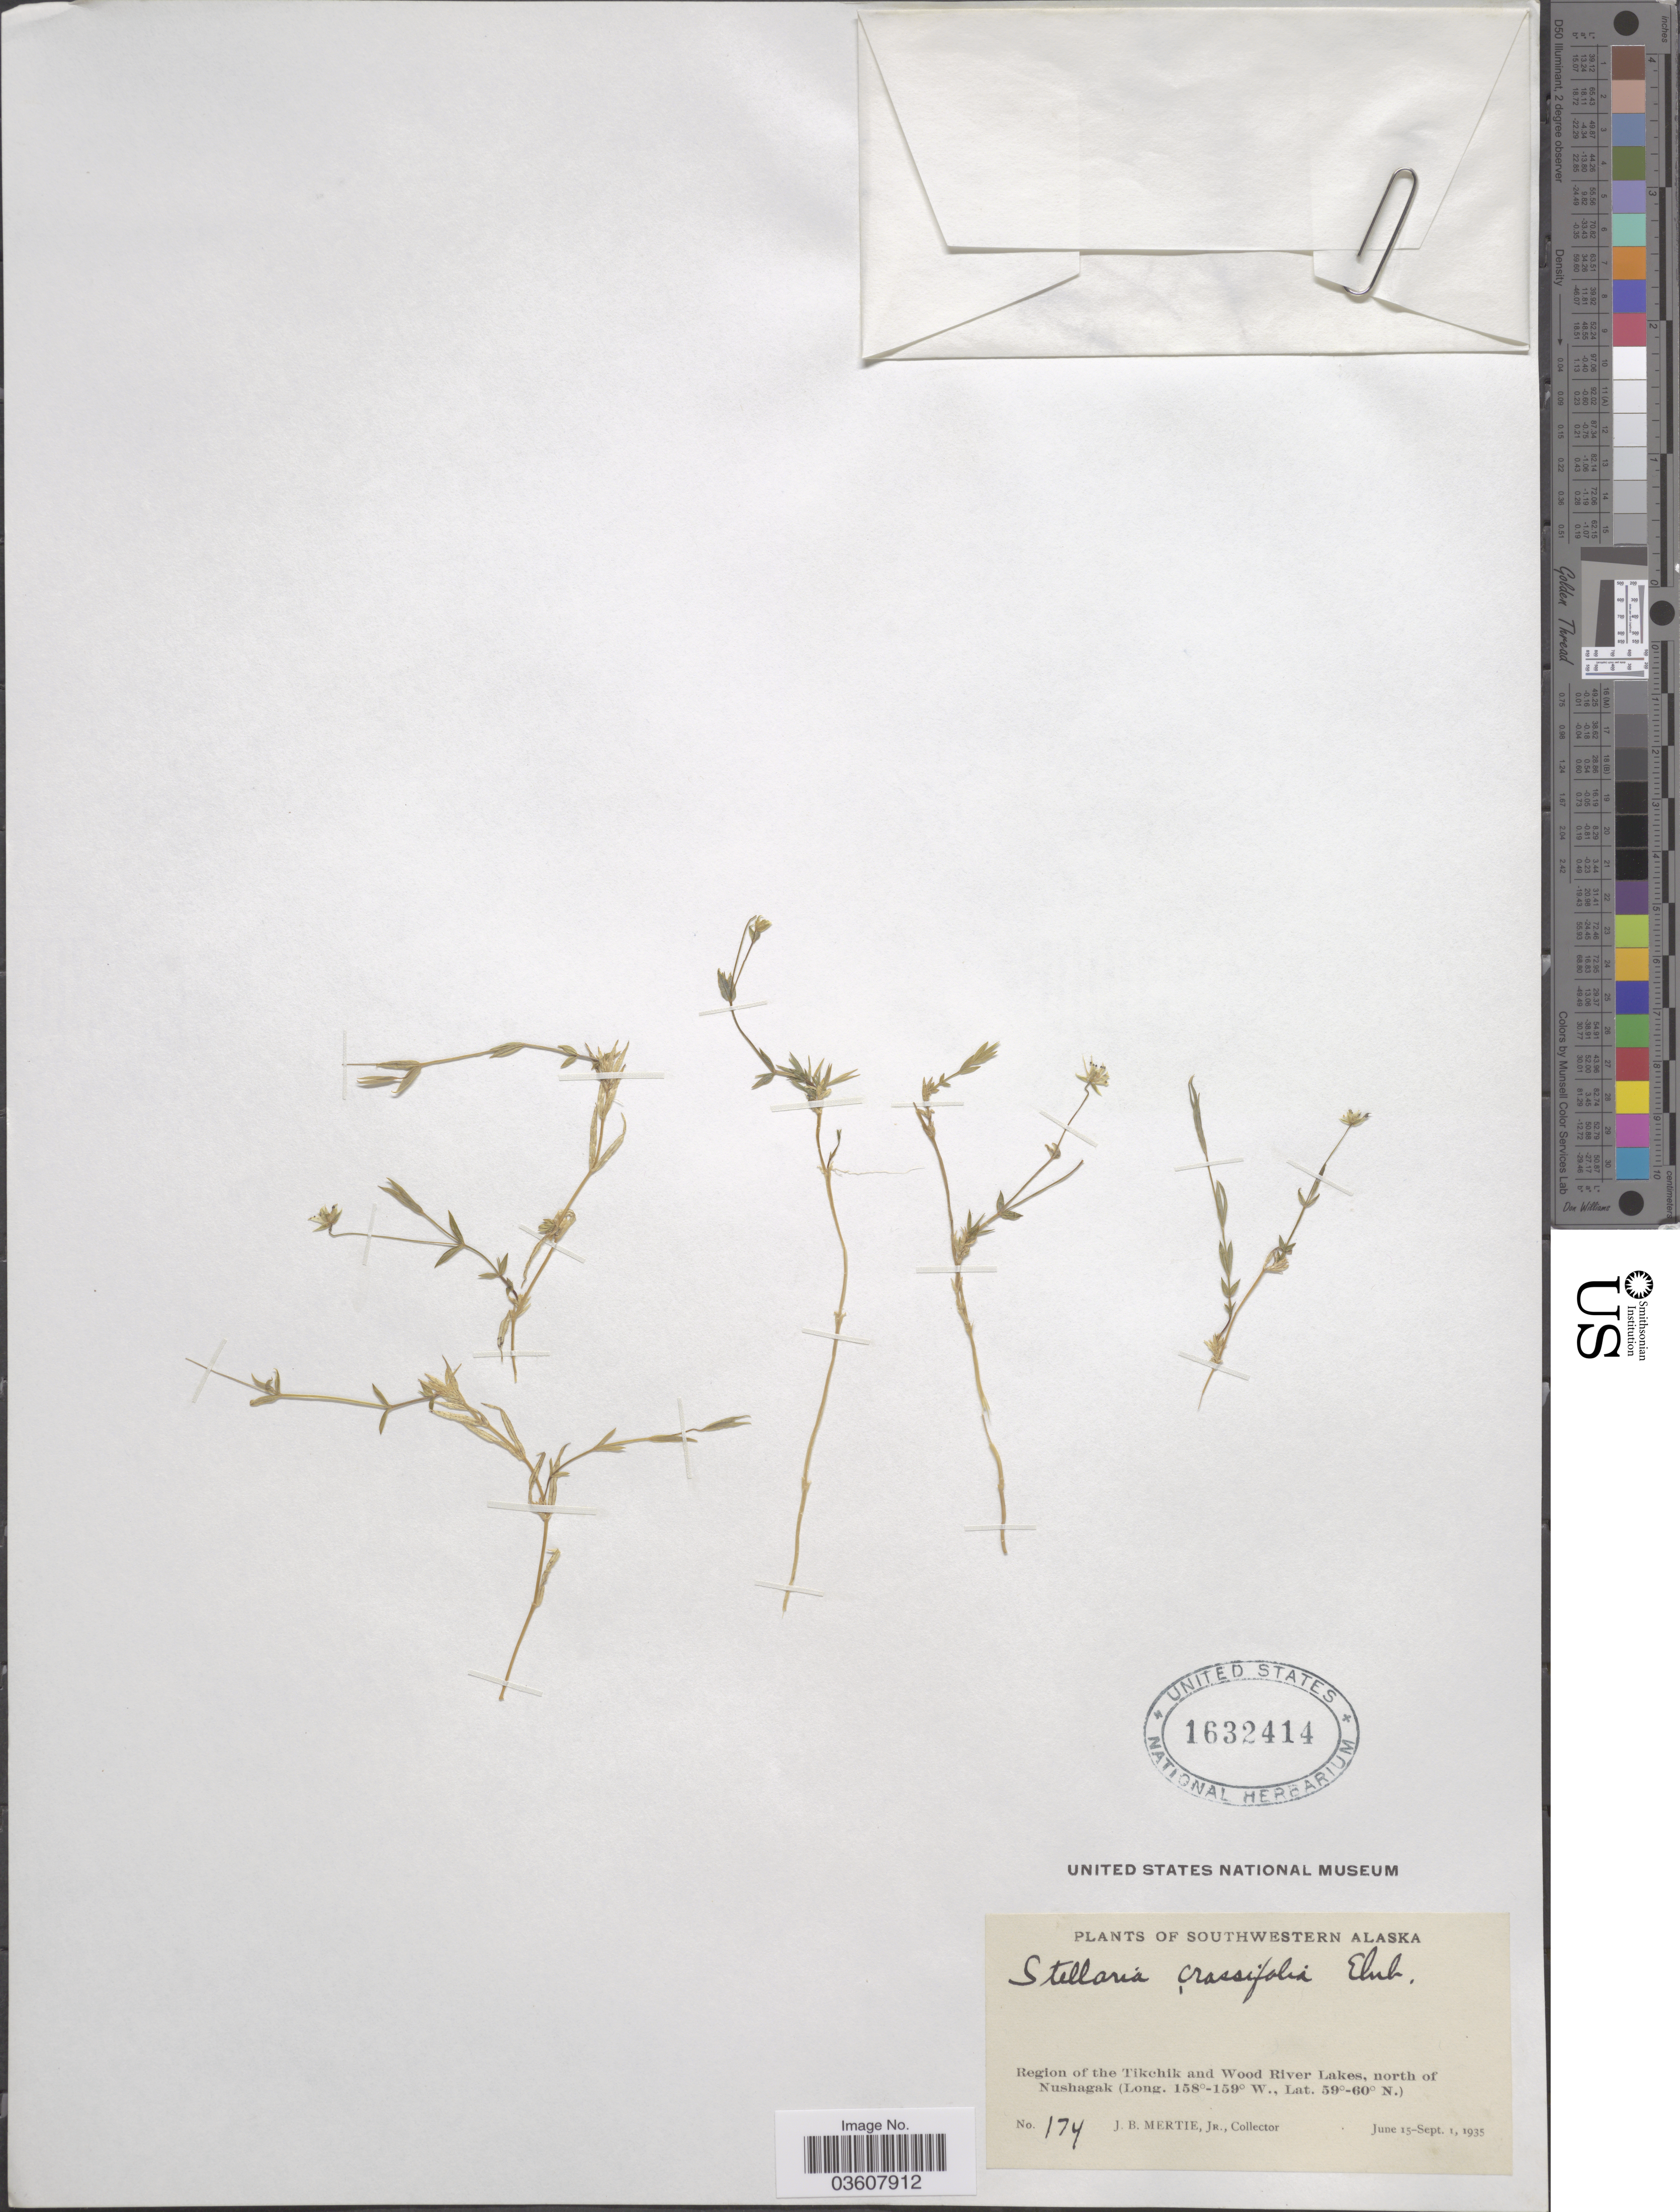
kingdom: Plantae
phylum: Tracheophyta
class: Magnoliopsida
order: Caryophyllales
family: Caryophyllaceae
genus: Stellaria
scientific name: Stellaria crassifolia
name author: Ehrh.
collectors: J. Mertie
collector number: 174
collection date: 1935-06-15/1935-09-01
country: United States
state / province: Alaska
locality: Southwestern Alaska. Region of the Tikchik and Wood River Lakes, north of Nushagak.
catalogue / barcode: US 1632414